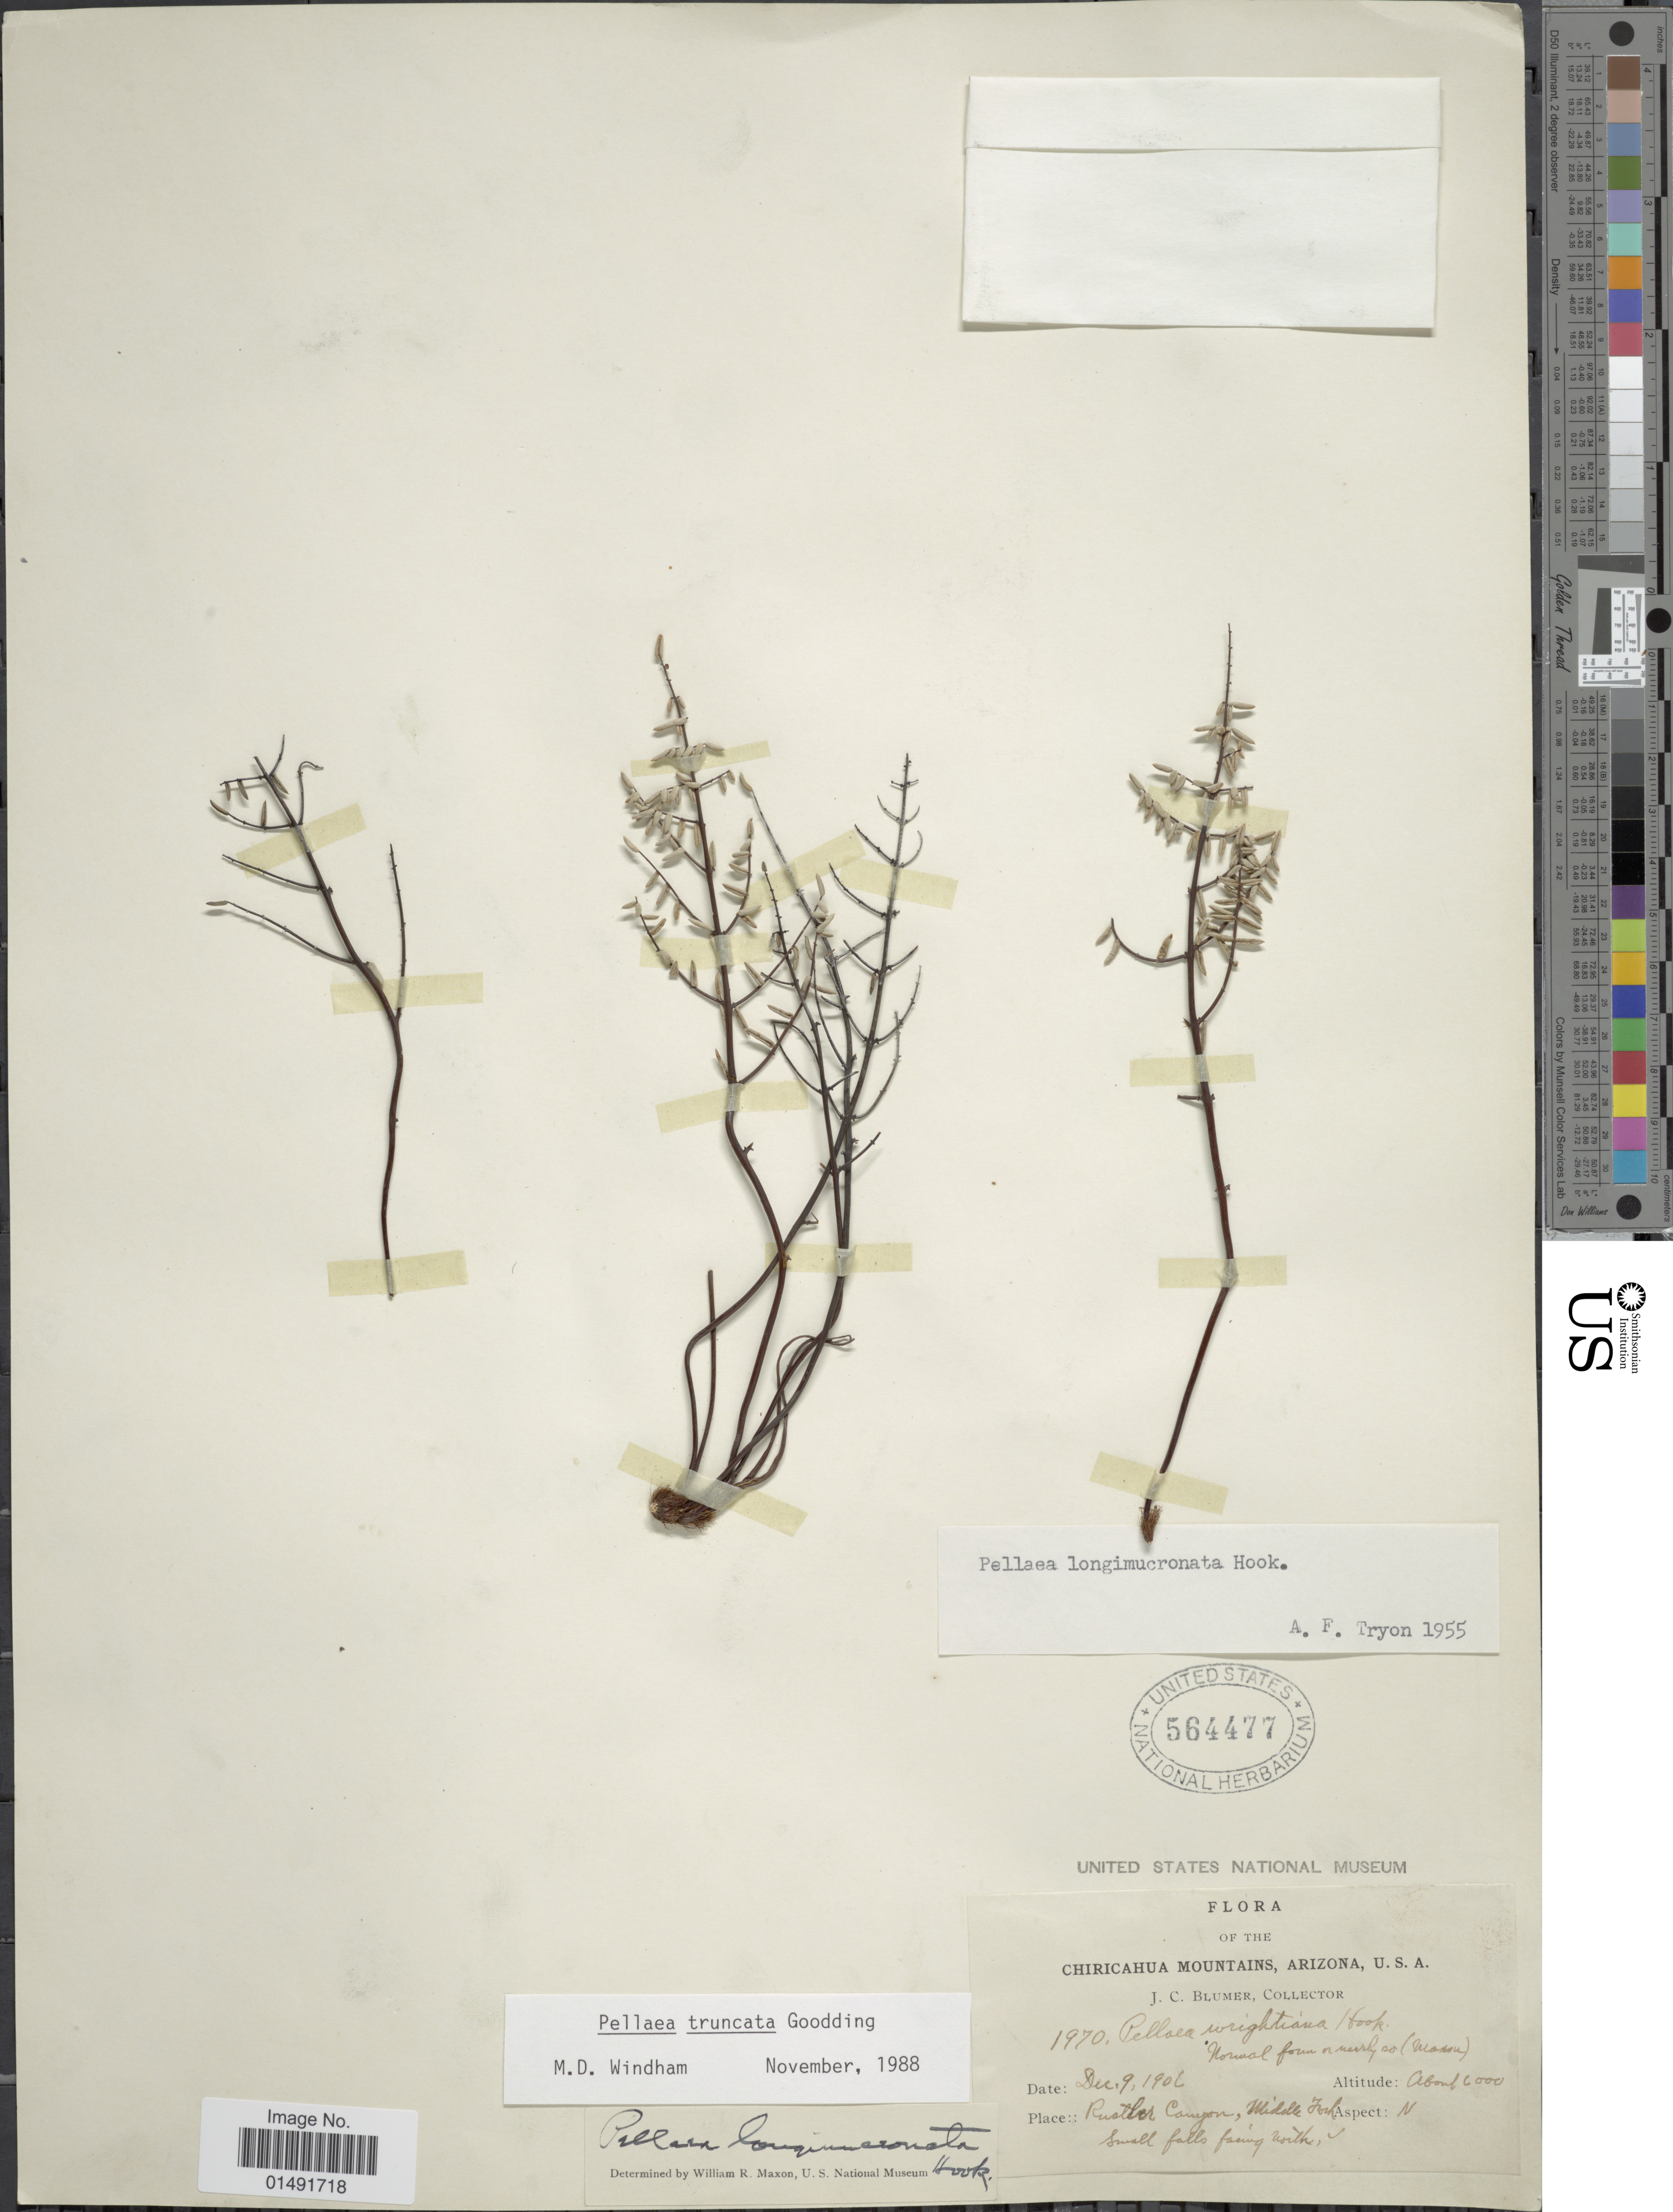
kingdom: Plantae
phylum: Tracheophyta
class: Polypodiopsida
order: Polypodiales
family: Pteridaceae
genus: Pellaea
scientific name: Pellaea truncata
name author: Goodd.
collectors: J. C. Blumer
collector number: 1970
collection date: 1906-12-09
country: United States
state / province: Arizona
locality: Chiricahua Mountains, Rustler Canyon, Middle Fork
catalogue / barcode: US 564477